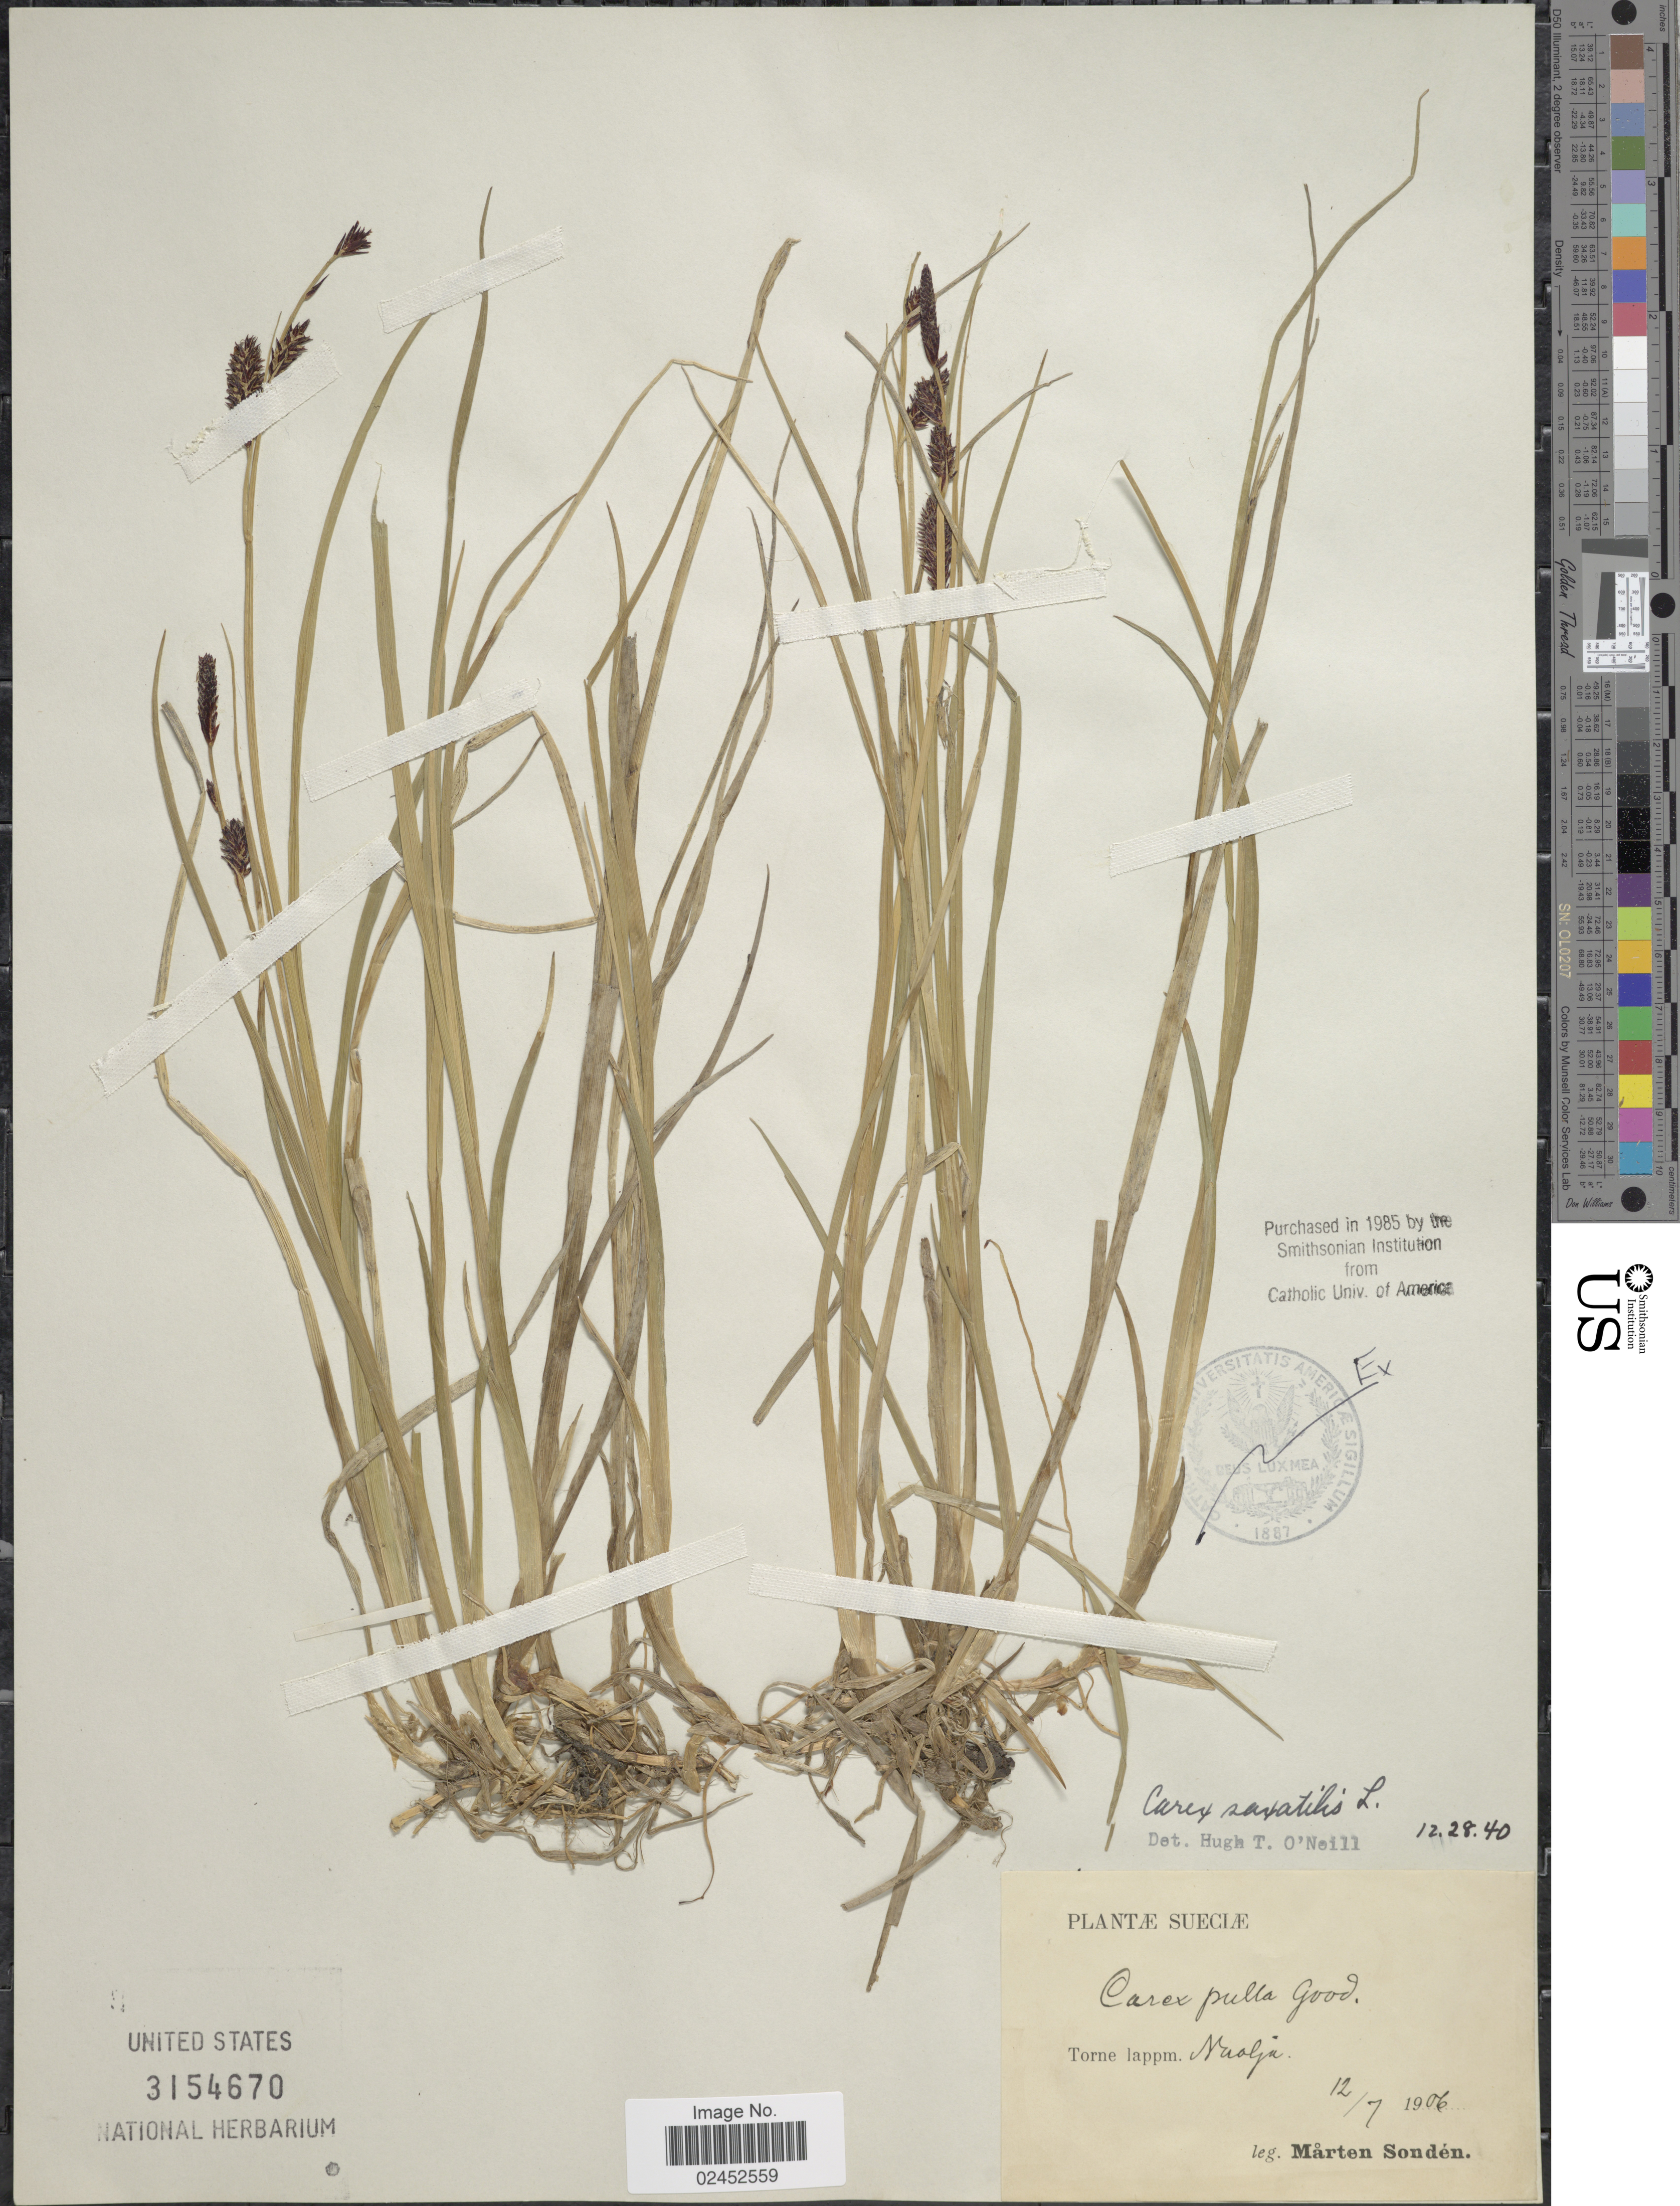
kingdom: Plantae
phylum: Tracheophyta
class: Liliopsida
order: Poales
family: Cyperaceae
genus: Carex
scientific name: Carex saxatilis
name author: L.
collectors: M. Sondén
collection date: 1906-07-12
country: Sweden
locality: Sueciae, Torne lappm. Nuolja.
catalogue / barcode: US 3154670